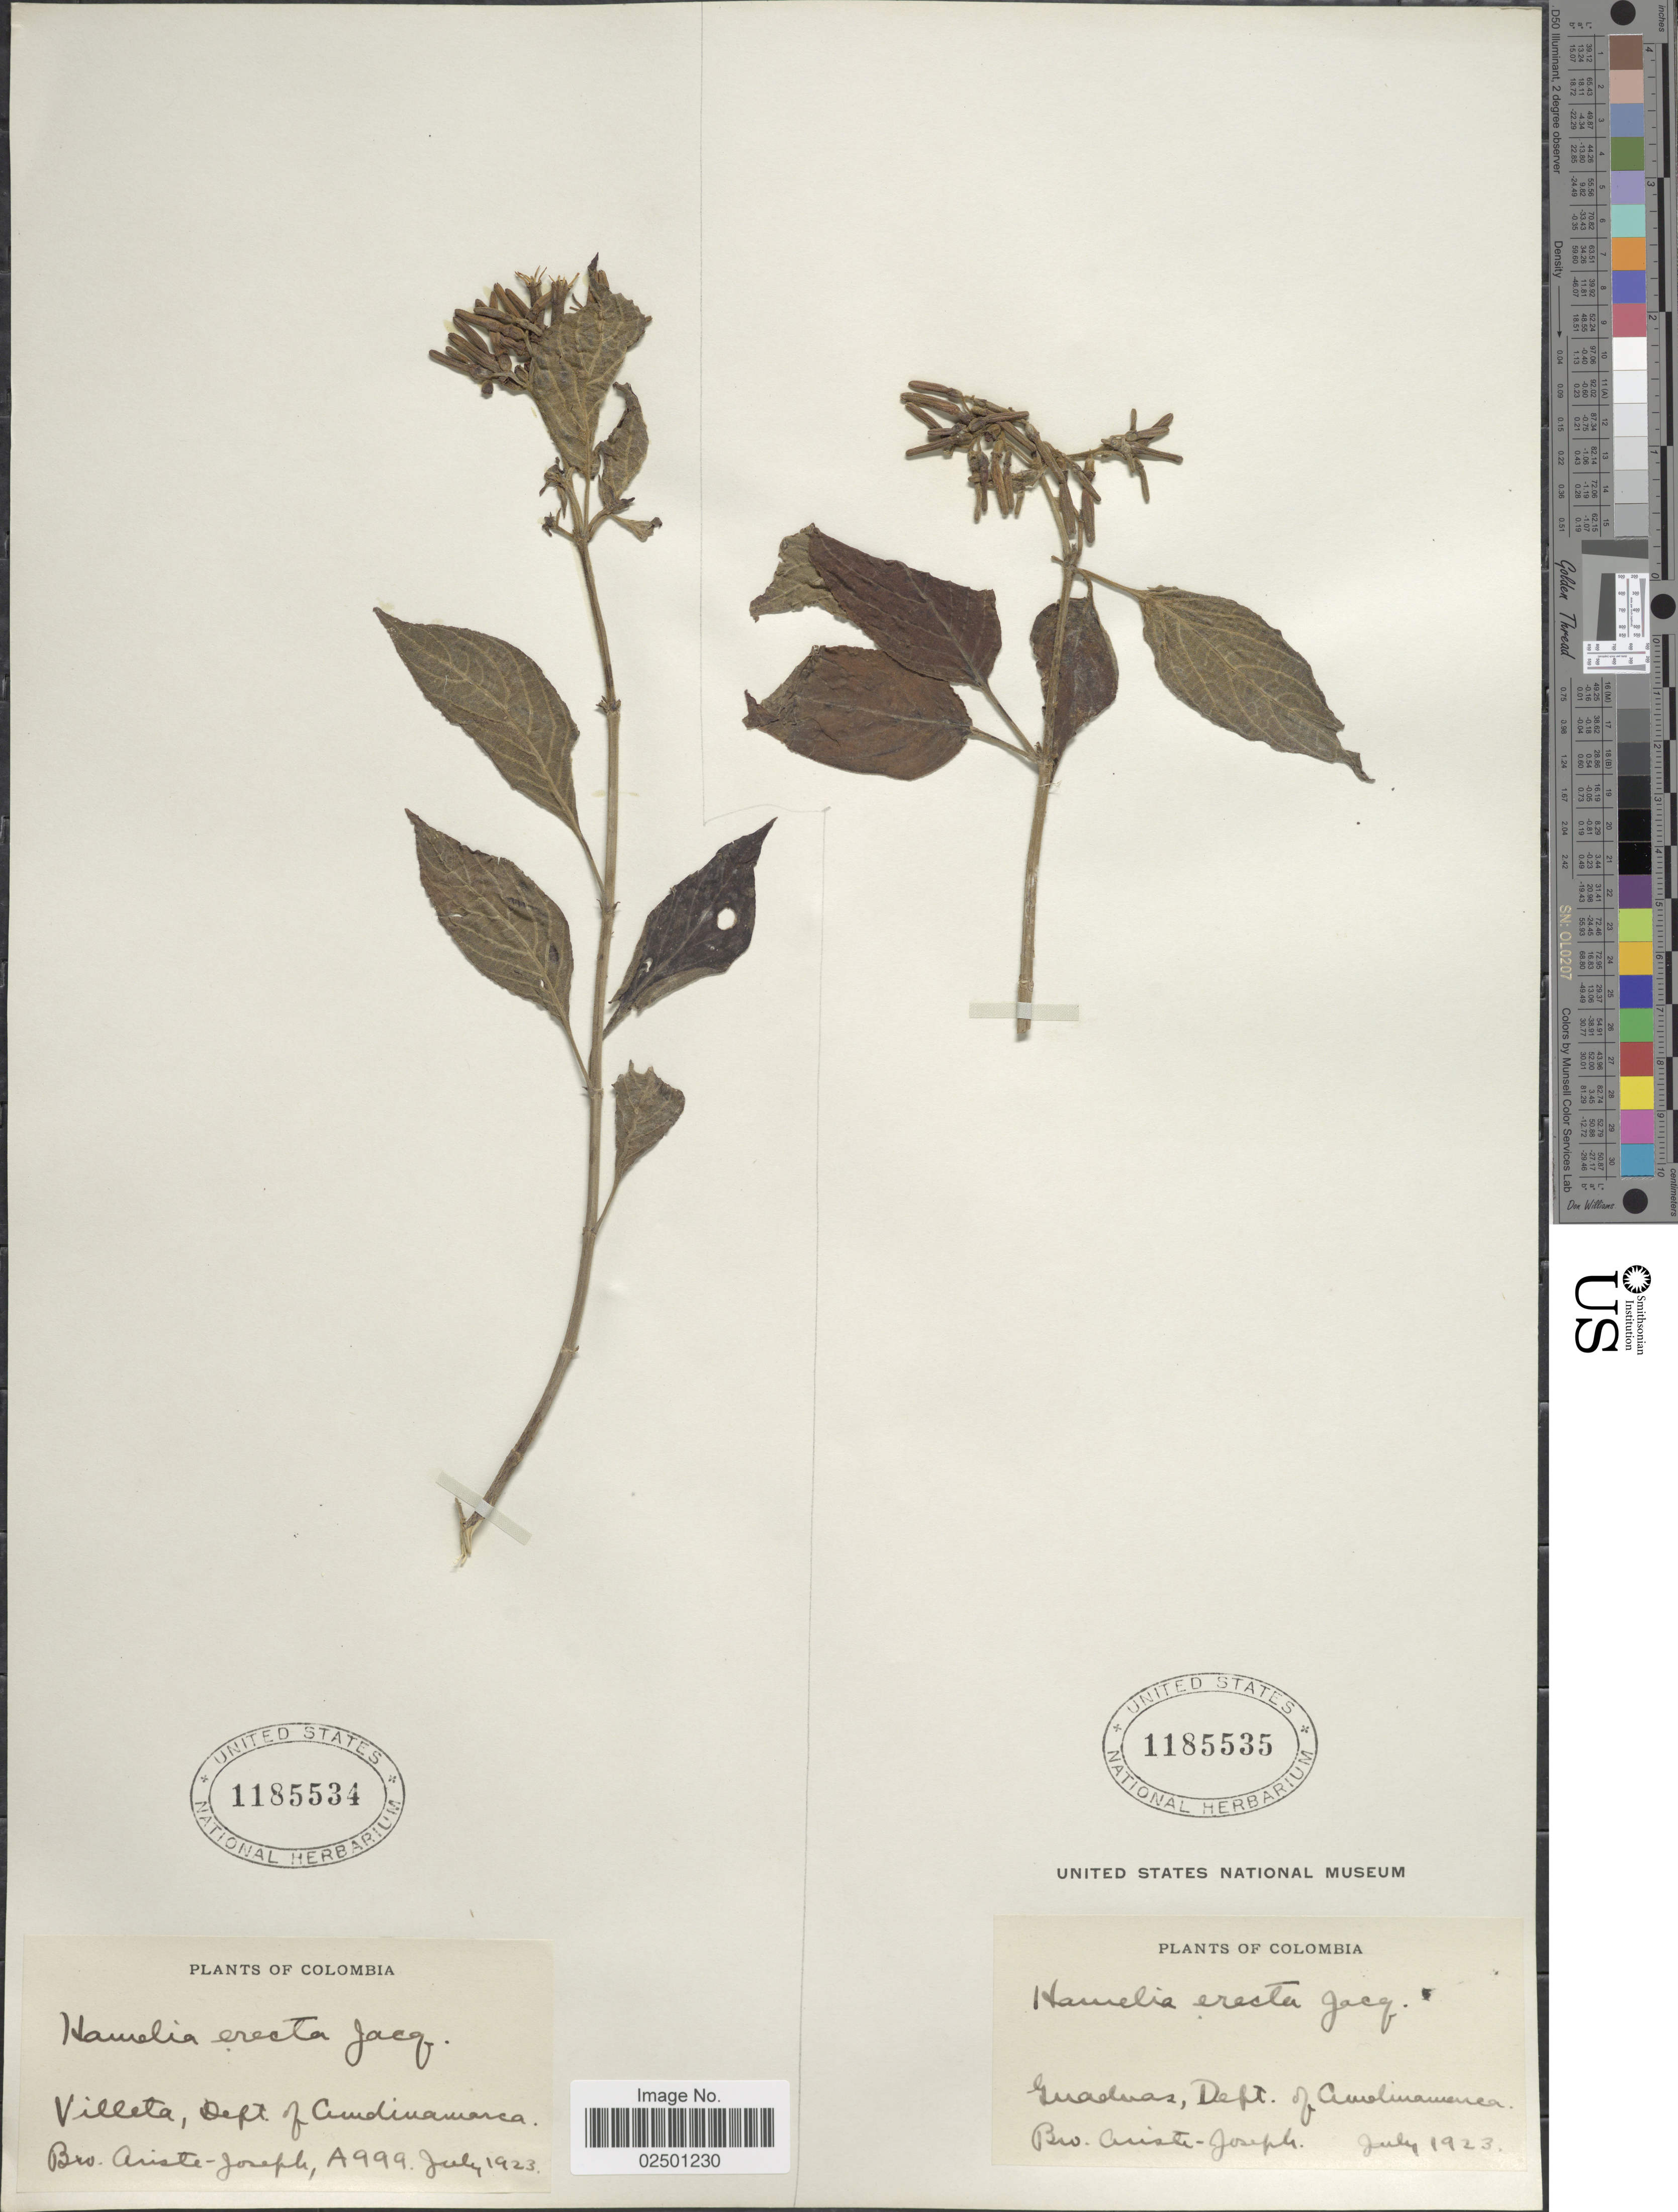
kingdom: Plantae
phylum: Tracheophyta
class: Magnoliopsida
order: Gentianales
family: Rubiaceae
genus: Hamelia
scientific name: Hamelia patens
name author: Jacq.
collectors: Bro. Ariste-Joseph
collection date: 1923-07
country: Colombia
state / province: Cundinamarca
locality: Guaduas, Dept. of Cundinamarca.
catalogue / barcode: US 1185535-2